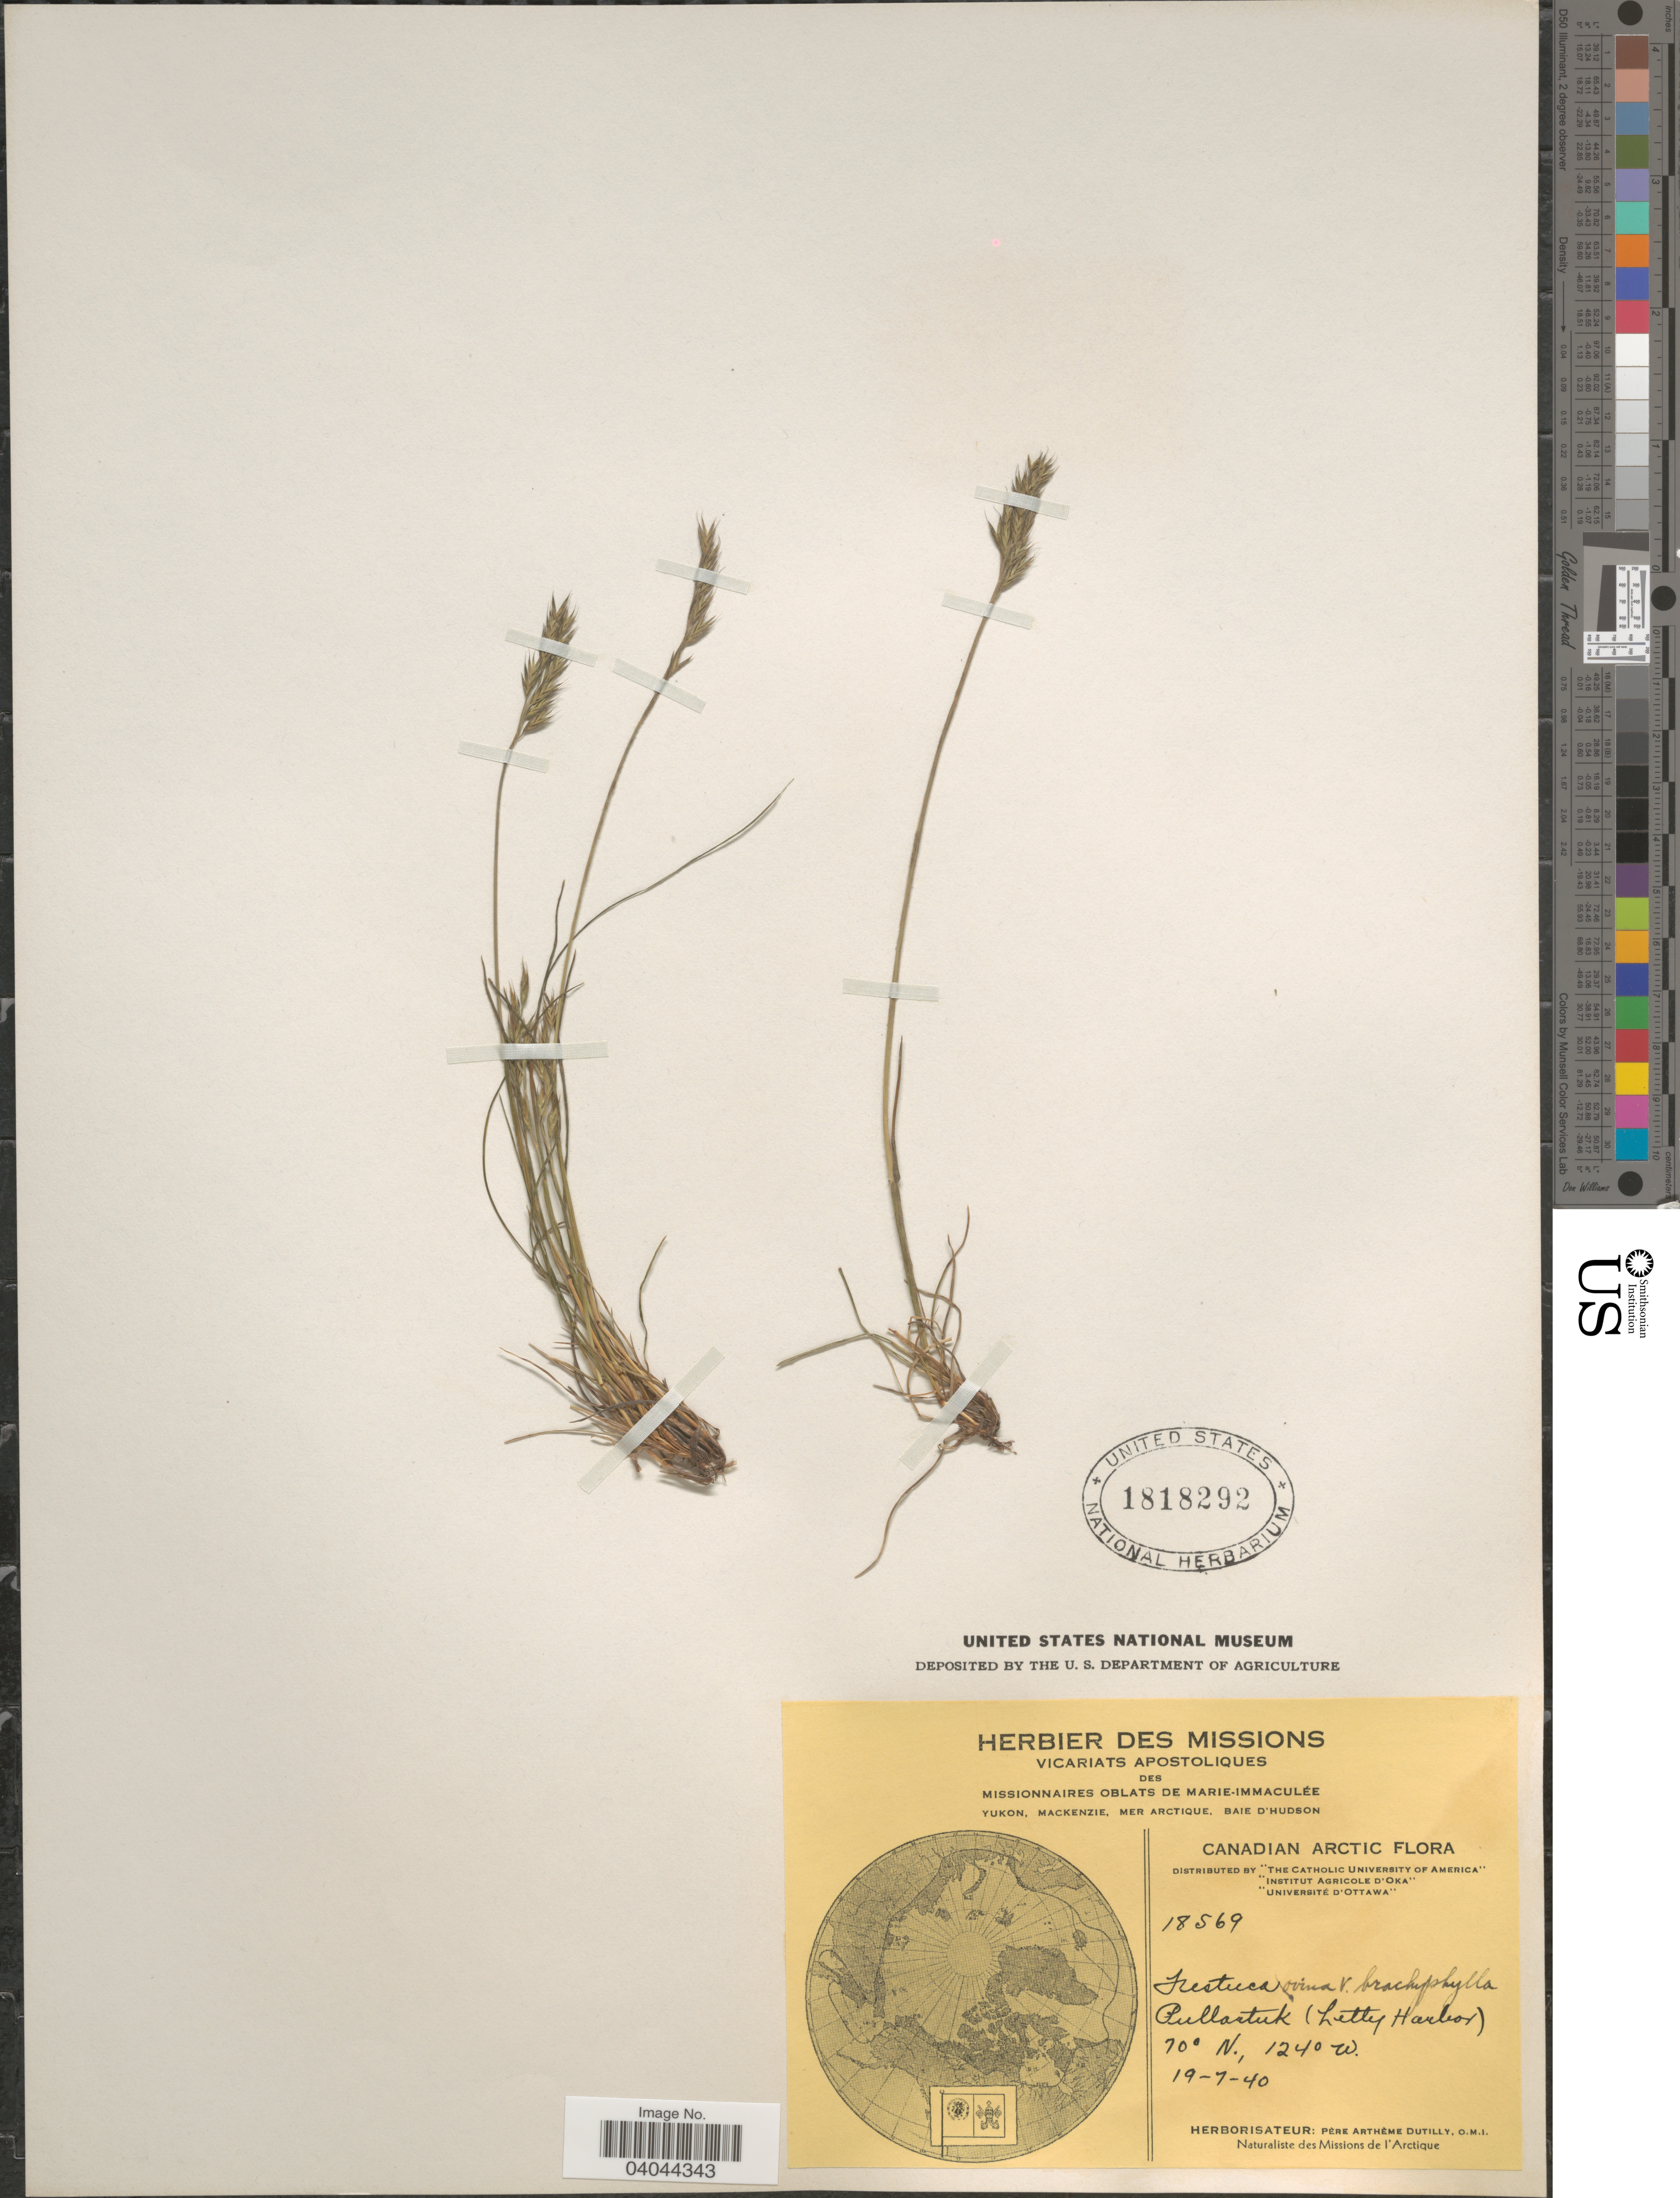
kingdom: Plantae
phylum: Tracheophyta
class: Liliopsida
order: Poales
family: Poaceae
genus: Festuca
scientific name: Festuca ovina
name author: L.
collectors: P. Dutilly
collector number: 18569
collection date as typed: Transcribed d/m/y: 19/7/40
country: Canada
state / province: Northwest Territories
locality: Canadian Arctic. Pullartuk (Letty Harbor).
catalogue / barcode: US 1818292